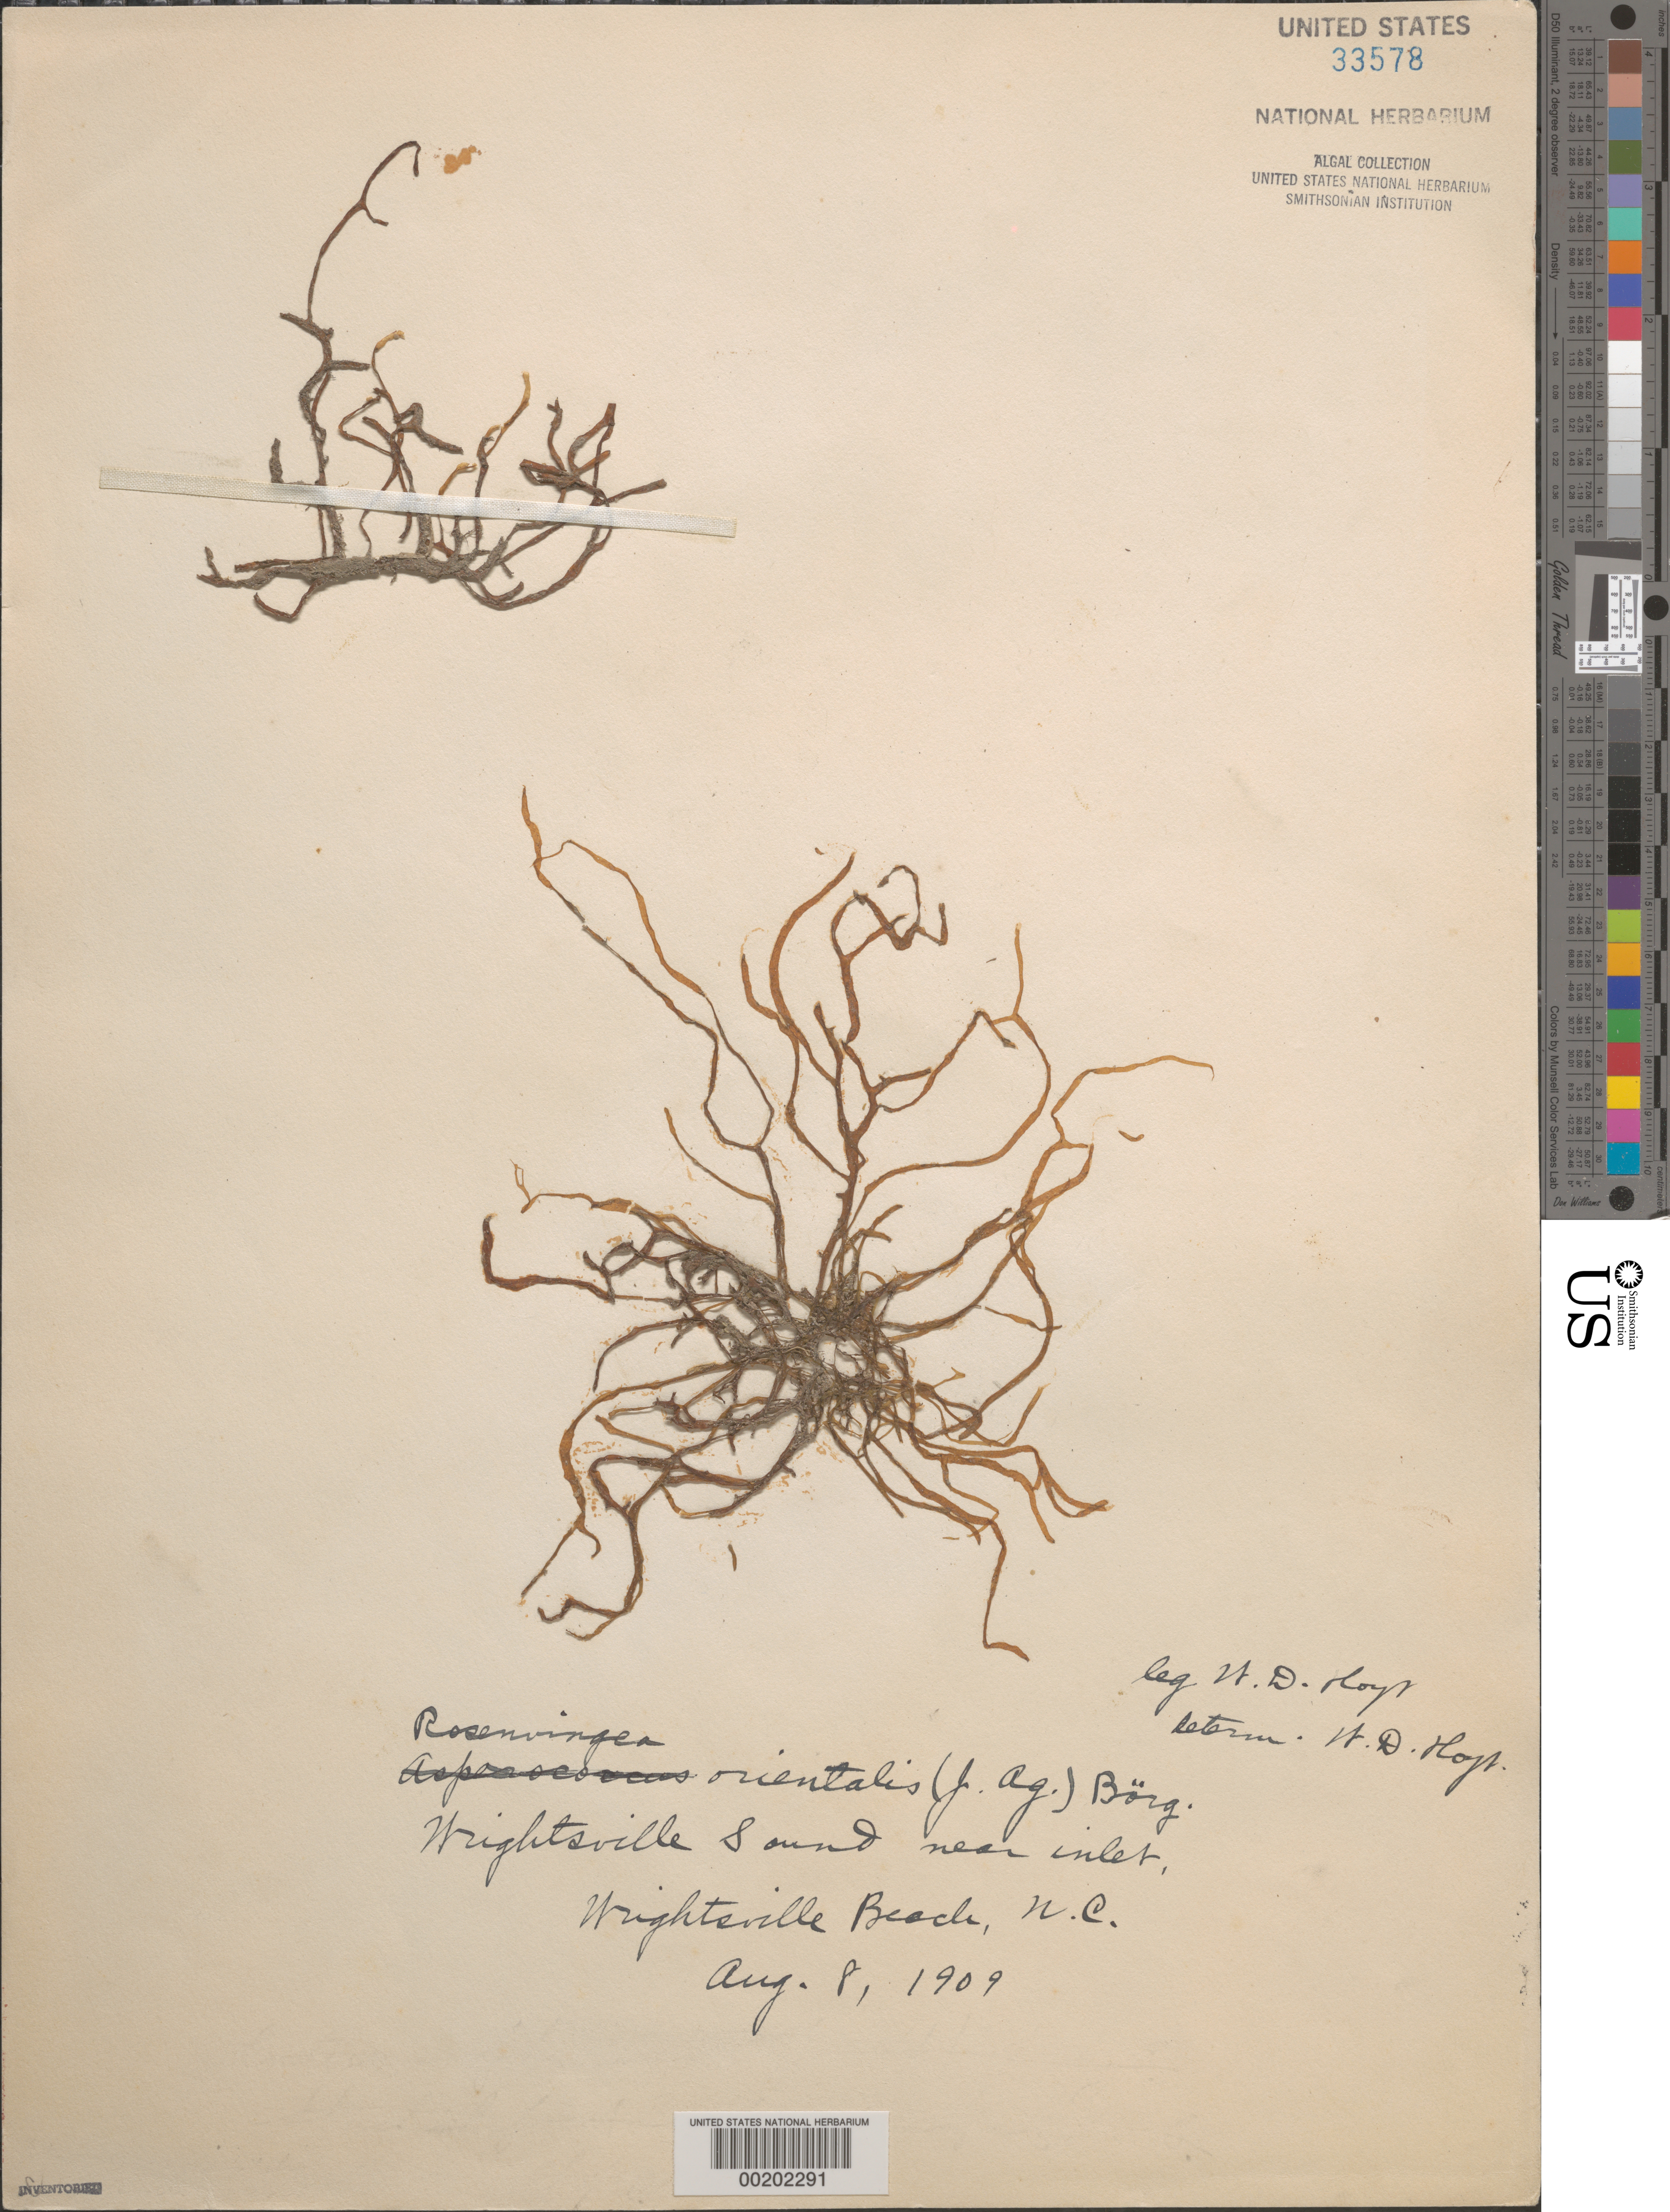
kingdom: Chromista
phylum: Ochrophyta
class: Phaeophyceae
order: Scytosiphonales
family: Scytosiphonaceae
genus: Rosenvingea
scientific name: Rosenvingea orientalis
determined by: Hoyt, W. D.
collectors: W. D. Hoyt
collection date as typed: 08 Aug 1909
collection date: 1909-08-08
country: United States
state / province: North Carolina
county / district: Carteret County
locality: Wrightsville Sound near inlet, Wrightsville Beach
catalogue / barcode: US 33578